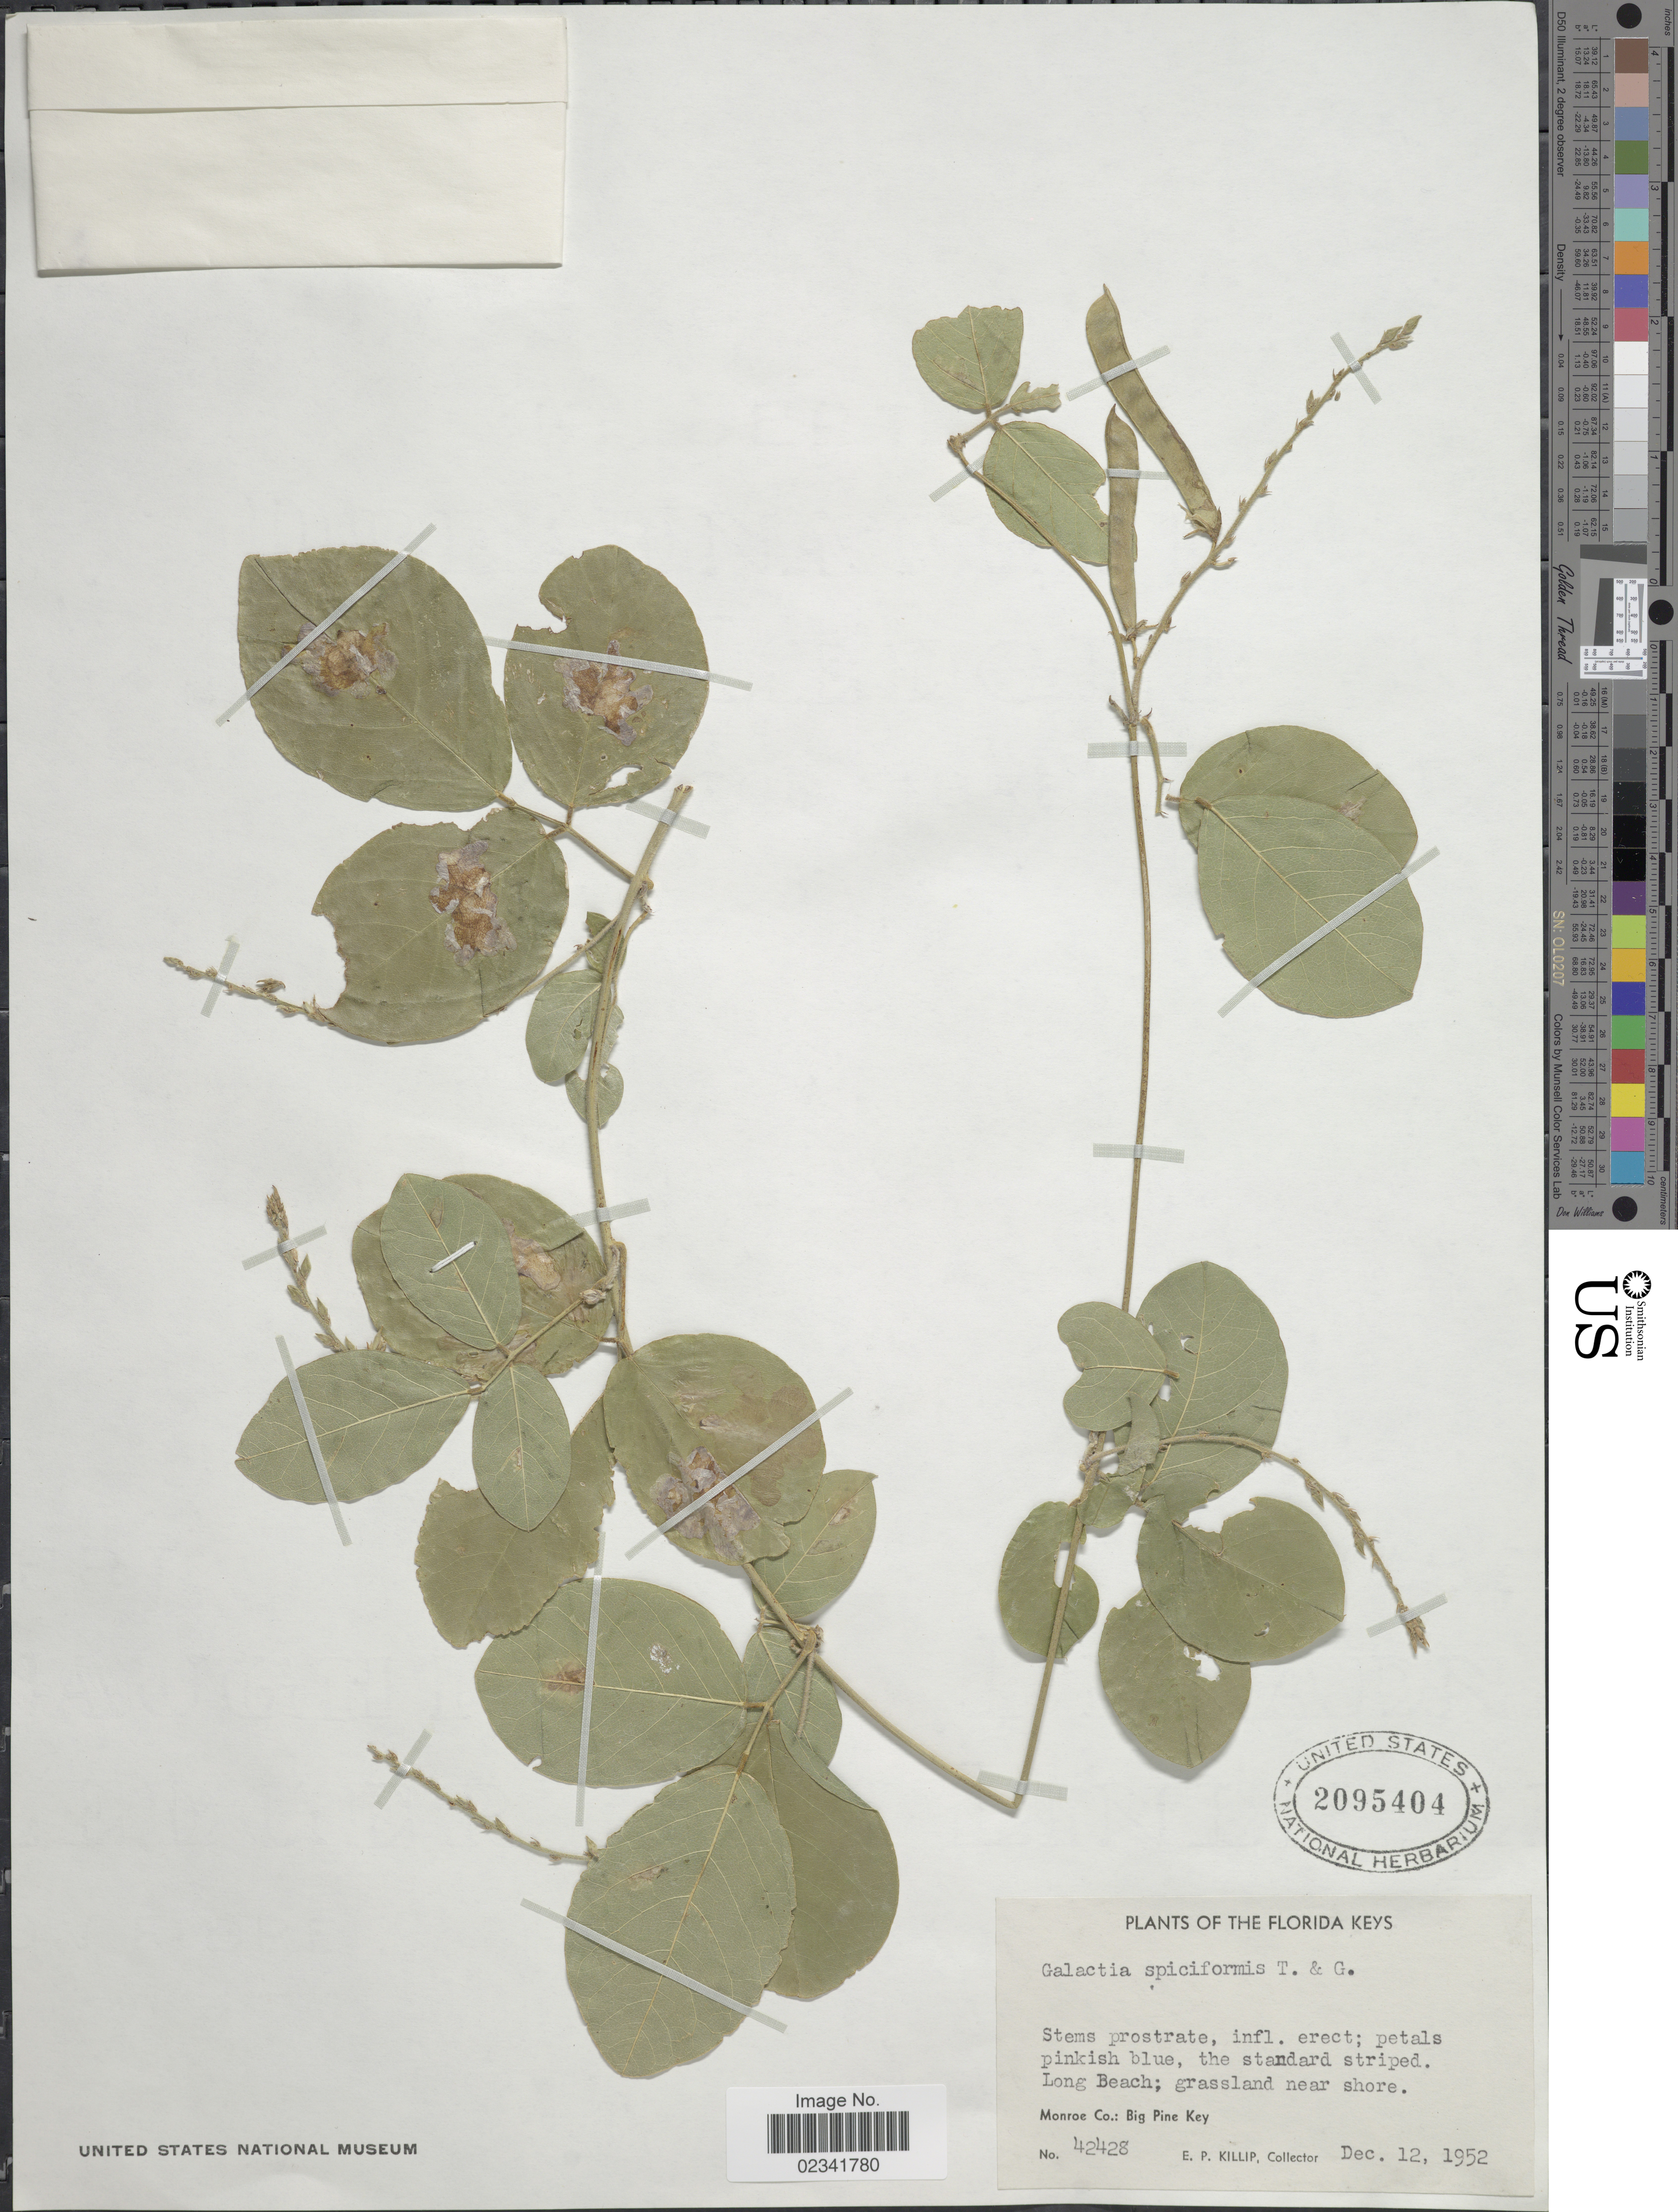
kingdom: Plantae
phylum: Tracheophyta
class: Magnoliopsida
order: Fabales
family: Fabaceae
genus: Galactia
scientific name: Galactia spiciformis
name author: Torr. & A. Gray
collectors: E. P. Killip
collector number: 42428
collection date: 1952-12-12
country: United States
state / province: Florida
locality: The Florida Keys, Long Beach, grassland near shore, Monroe Co., Big Pine Key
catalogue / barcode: US 2095404